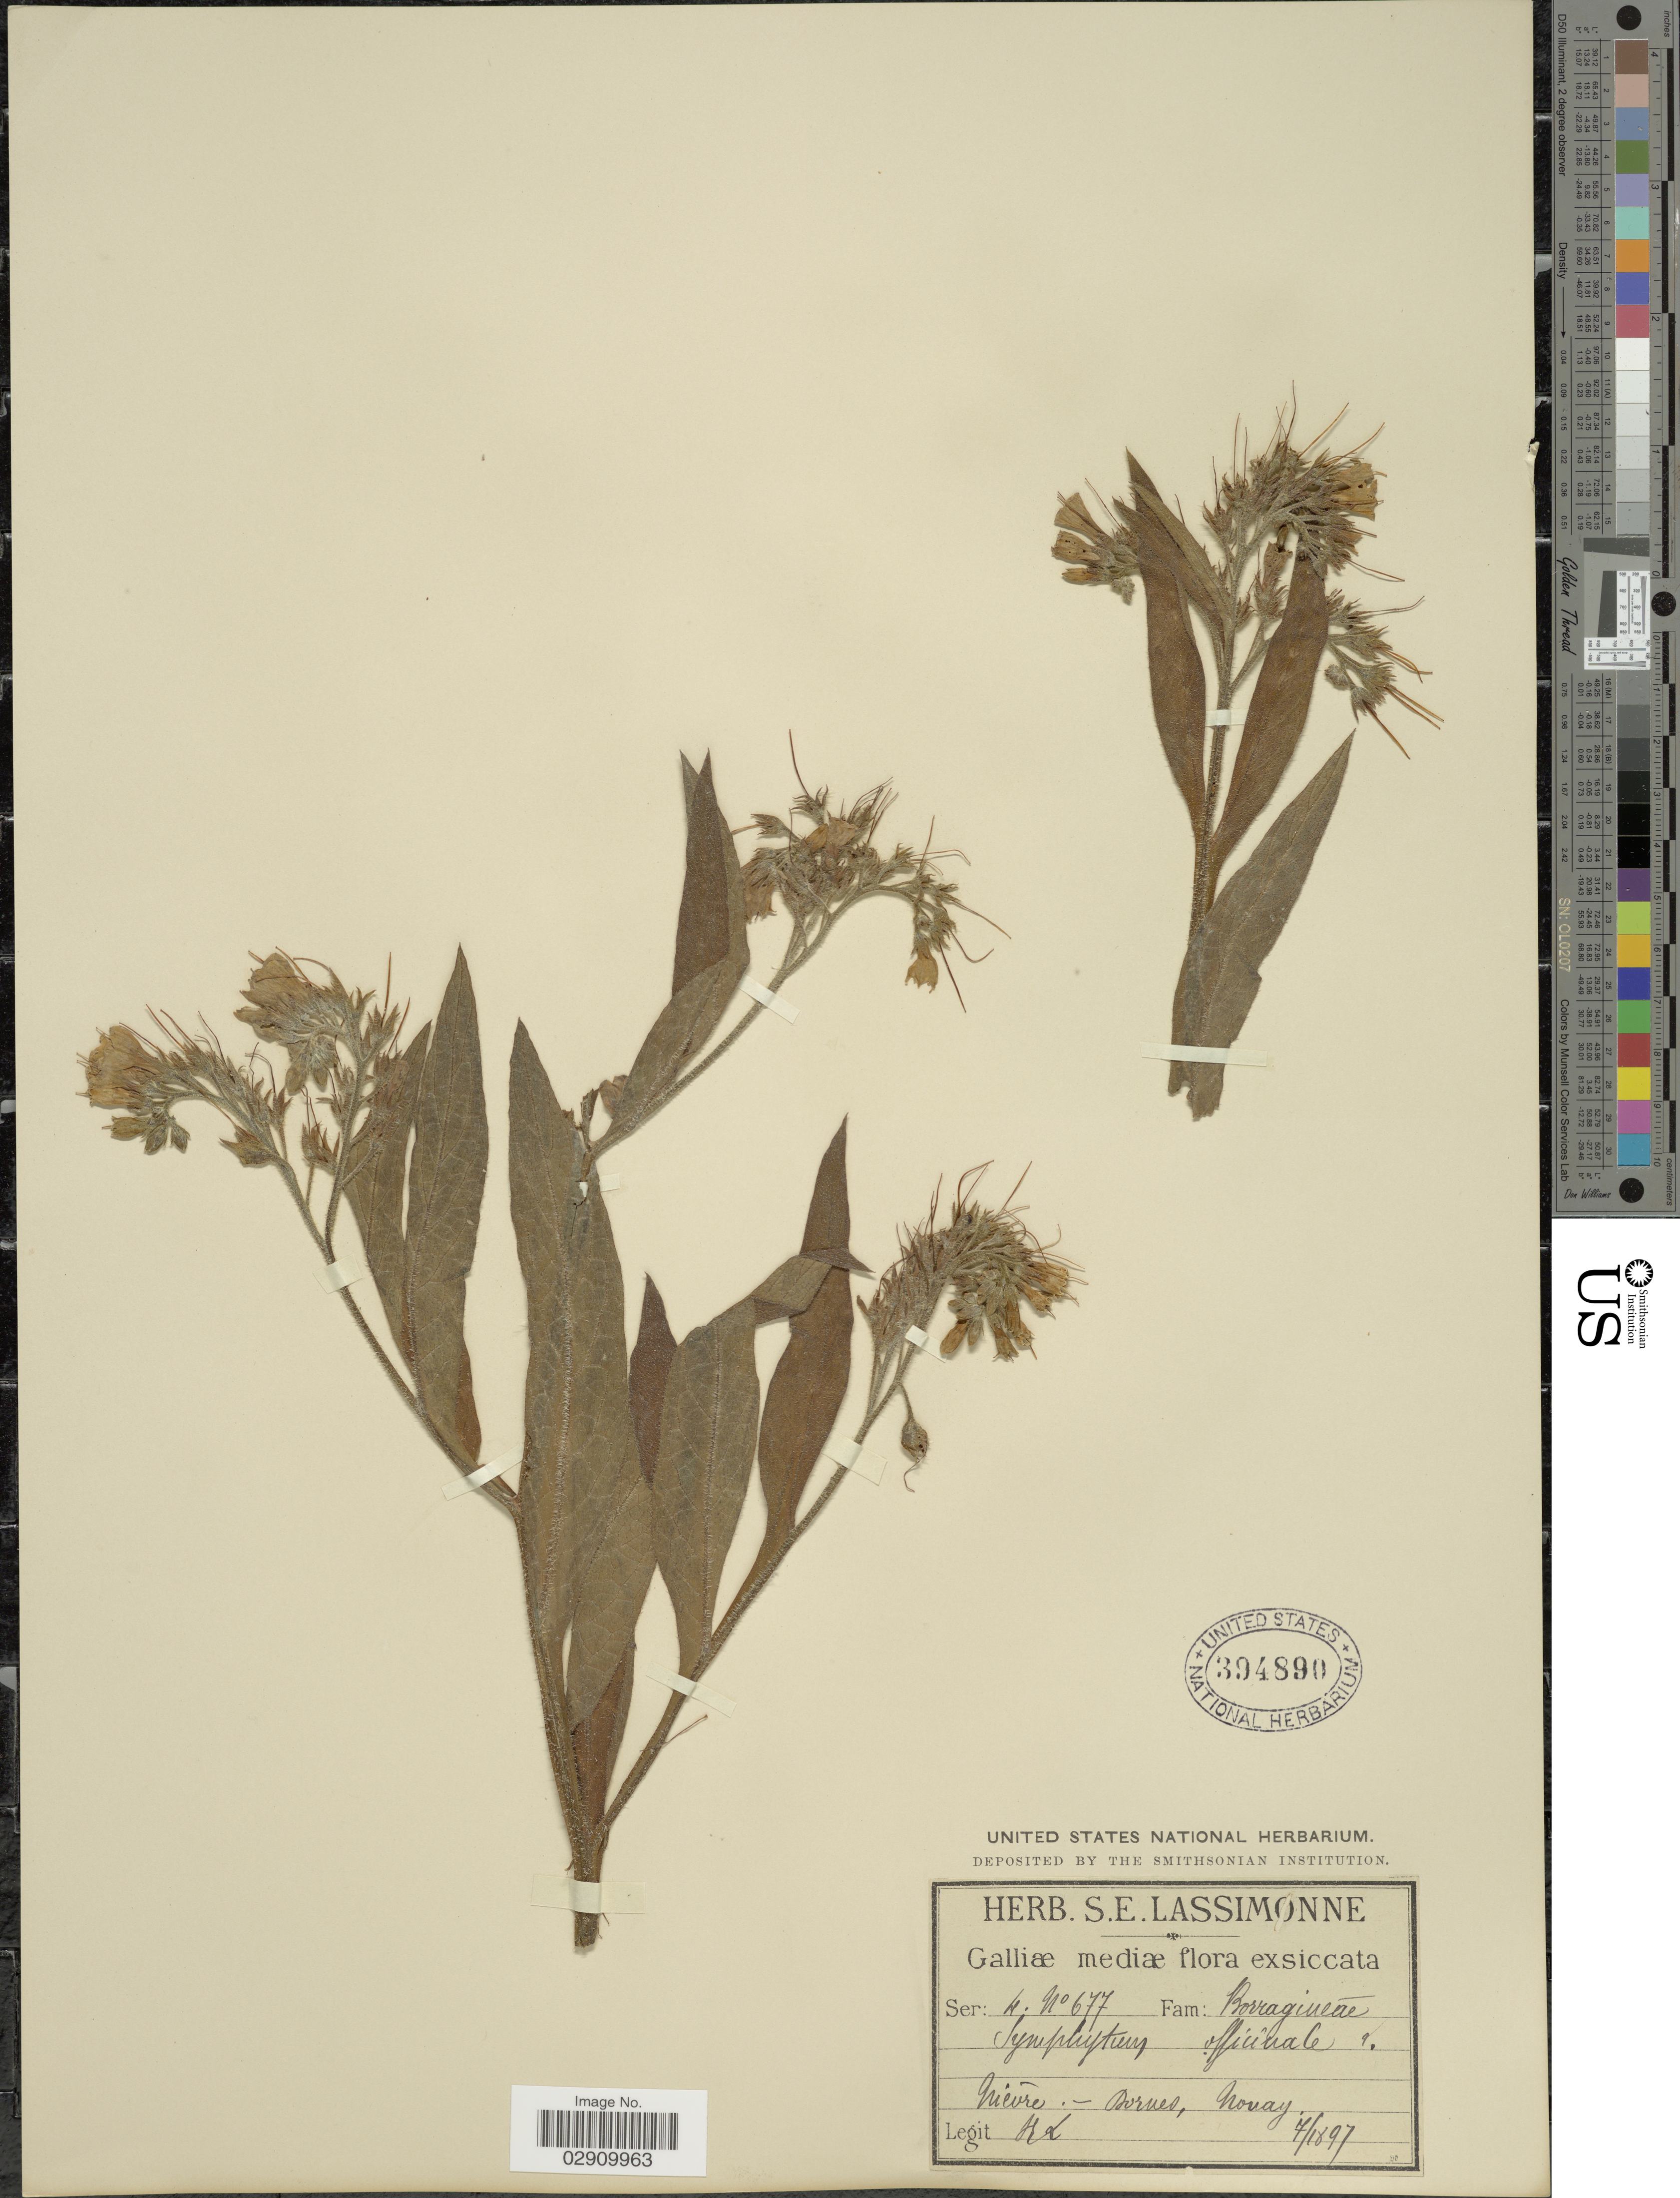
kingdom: Plantae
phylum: Tracheophyta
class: Magnoliopsida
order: Boraginales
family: Boraginaceae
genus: Symphytum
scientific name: Symphytum officinale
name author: L.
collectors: S. Lassimonne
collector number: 677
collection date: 1897-07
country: France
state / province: Bourgogne-Franche-Comté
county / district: Nièvre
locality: Galliæ, Nievre, Dornes, Nonay.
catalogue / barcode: US 394890